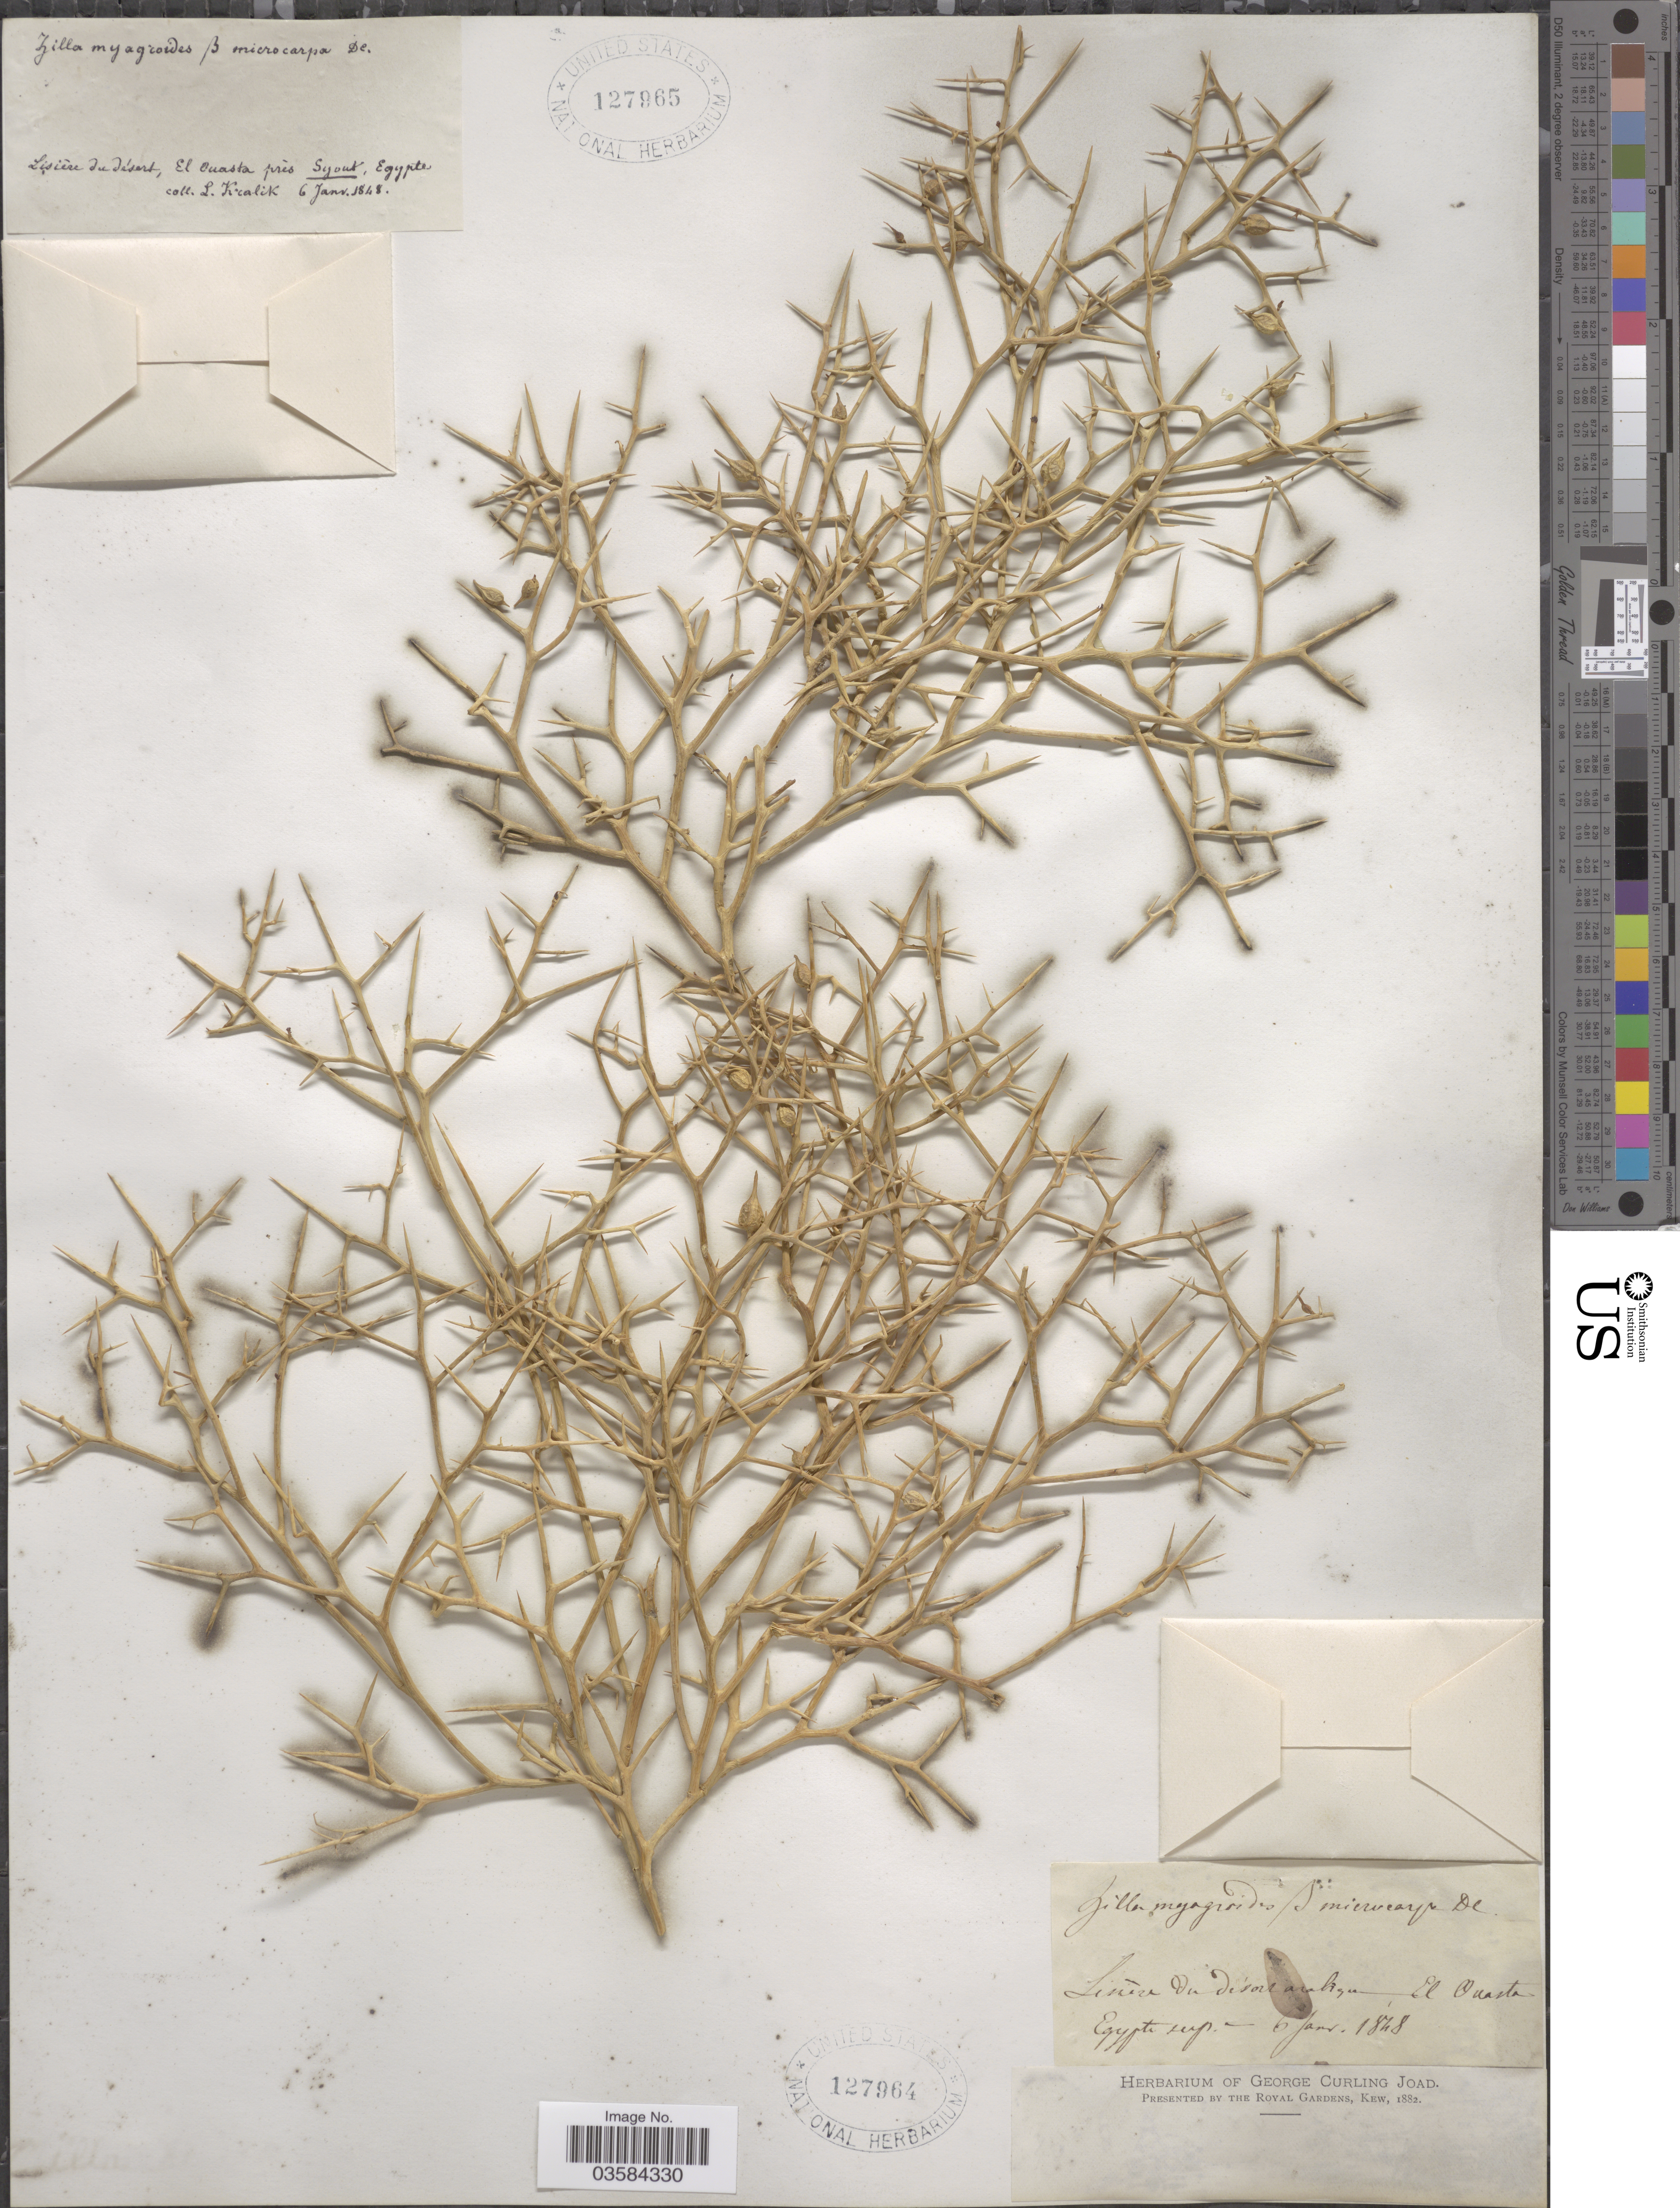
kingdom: Plantae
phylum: Tracheophyta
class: Magnoliopsida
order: Brassicales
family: Brassicaceae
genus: Zilla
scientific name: Zilla myagroides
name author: Forssk.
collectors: L. Kralik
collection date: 1848-01-06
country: Egypt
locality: Lisière du désert, El Ouasta près Syout.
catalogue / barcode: US 127965